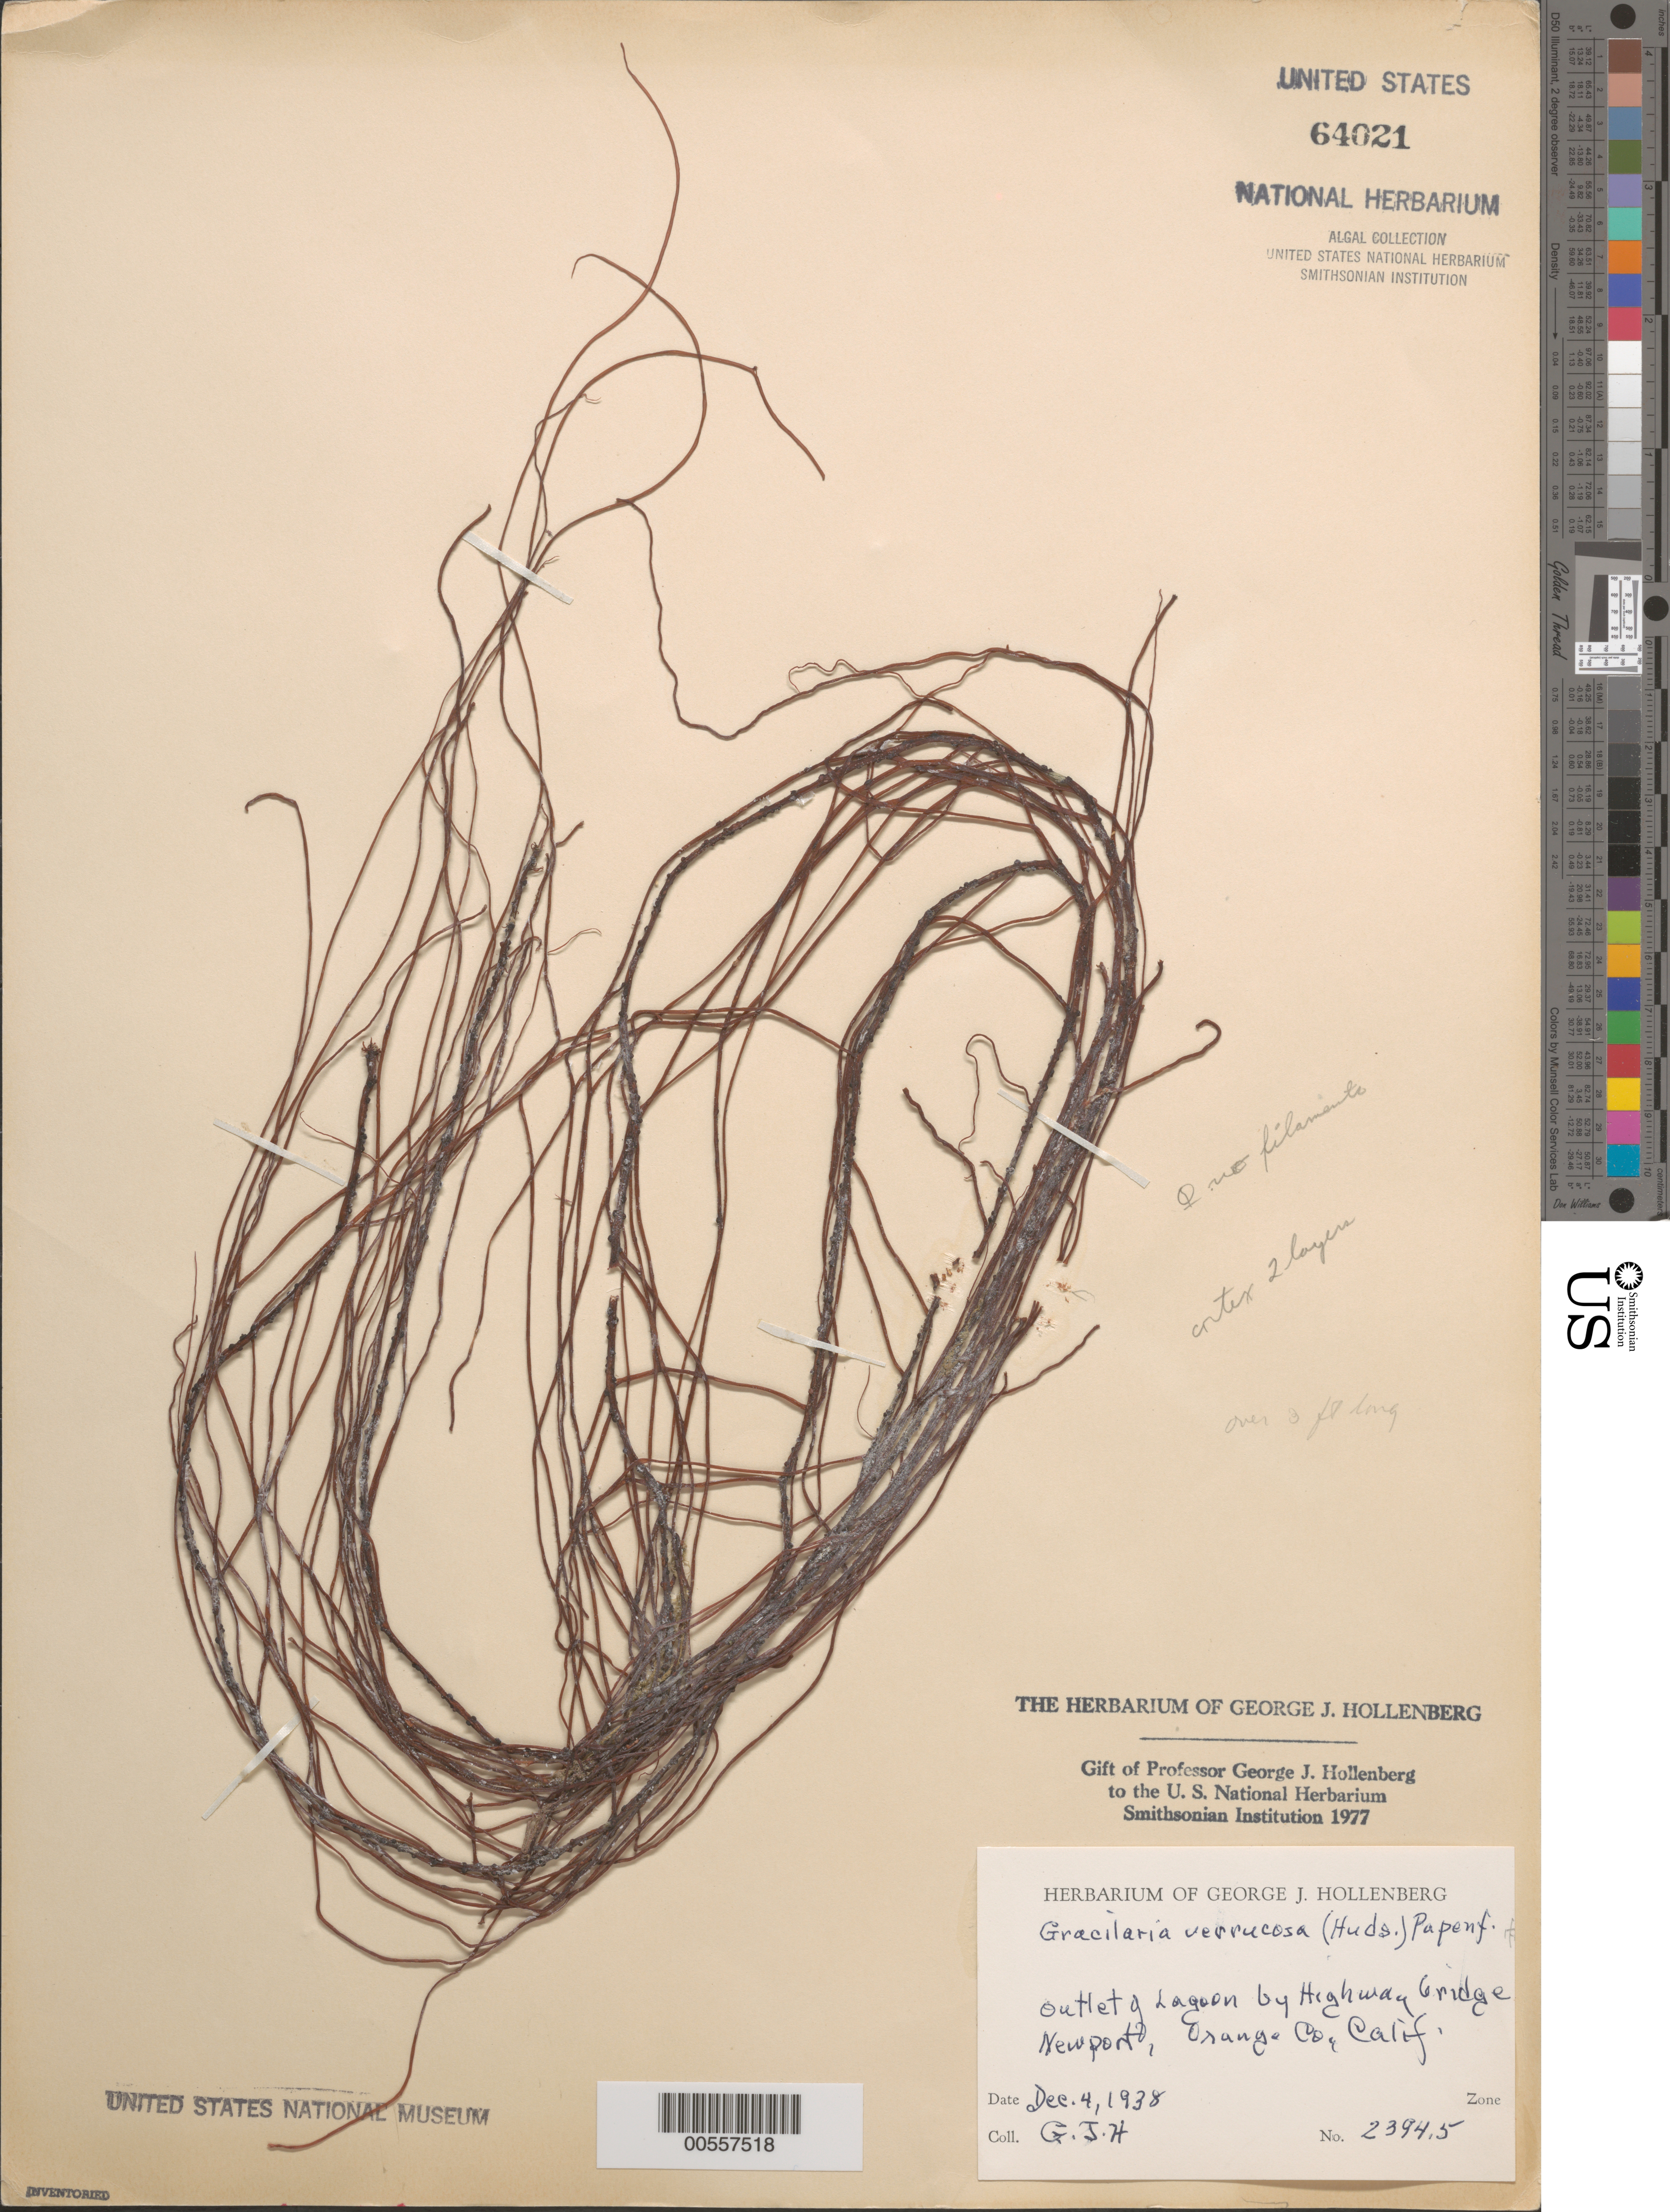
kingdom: Plantae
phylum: Rhodophyta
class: Florideophyceae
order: Gracilariales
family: Gracilariaceae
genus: Gracilariopsis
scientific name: Gracilariopsis longissima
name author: (S.G. Gmel.) Steentoft et al.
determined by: Algae name updating Project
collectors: G. Hollenberg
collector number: GJH 2394.5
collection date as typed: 04 Dec 1938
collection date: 1938-12-04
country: United States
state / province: California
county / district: Orange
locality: Newport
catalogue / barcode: US 64021